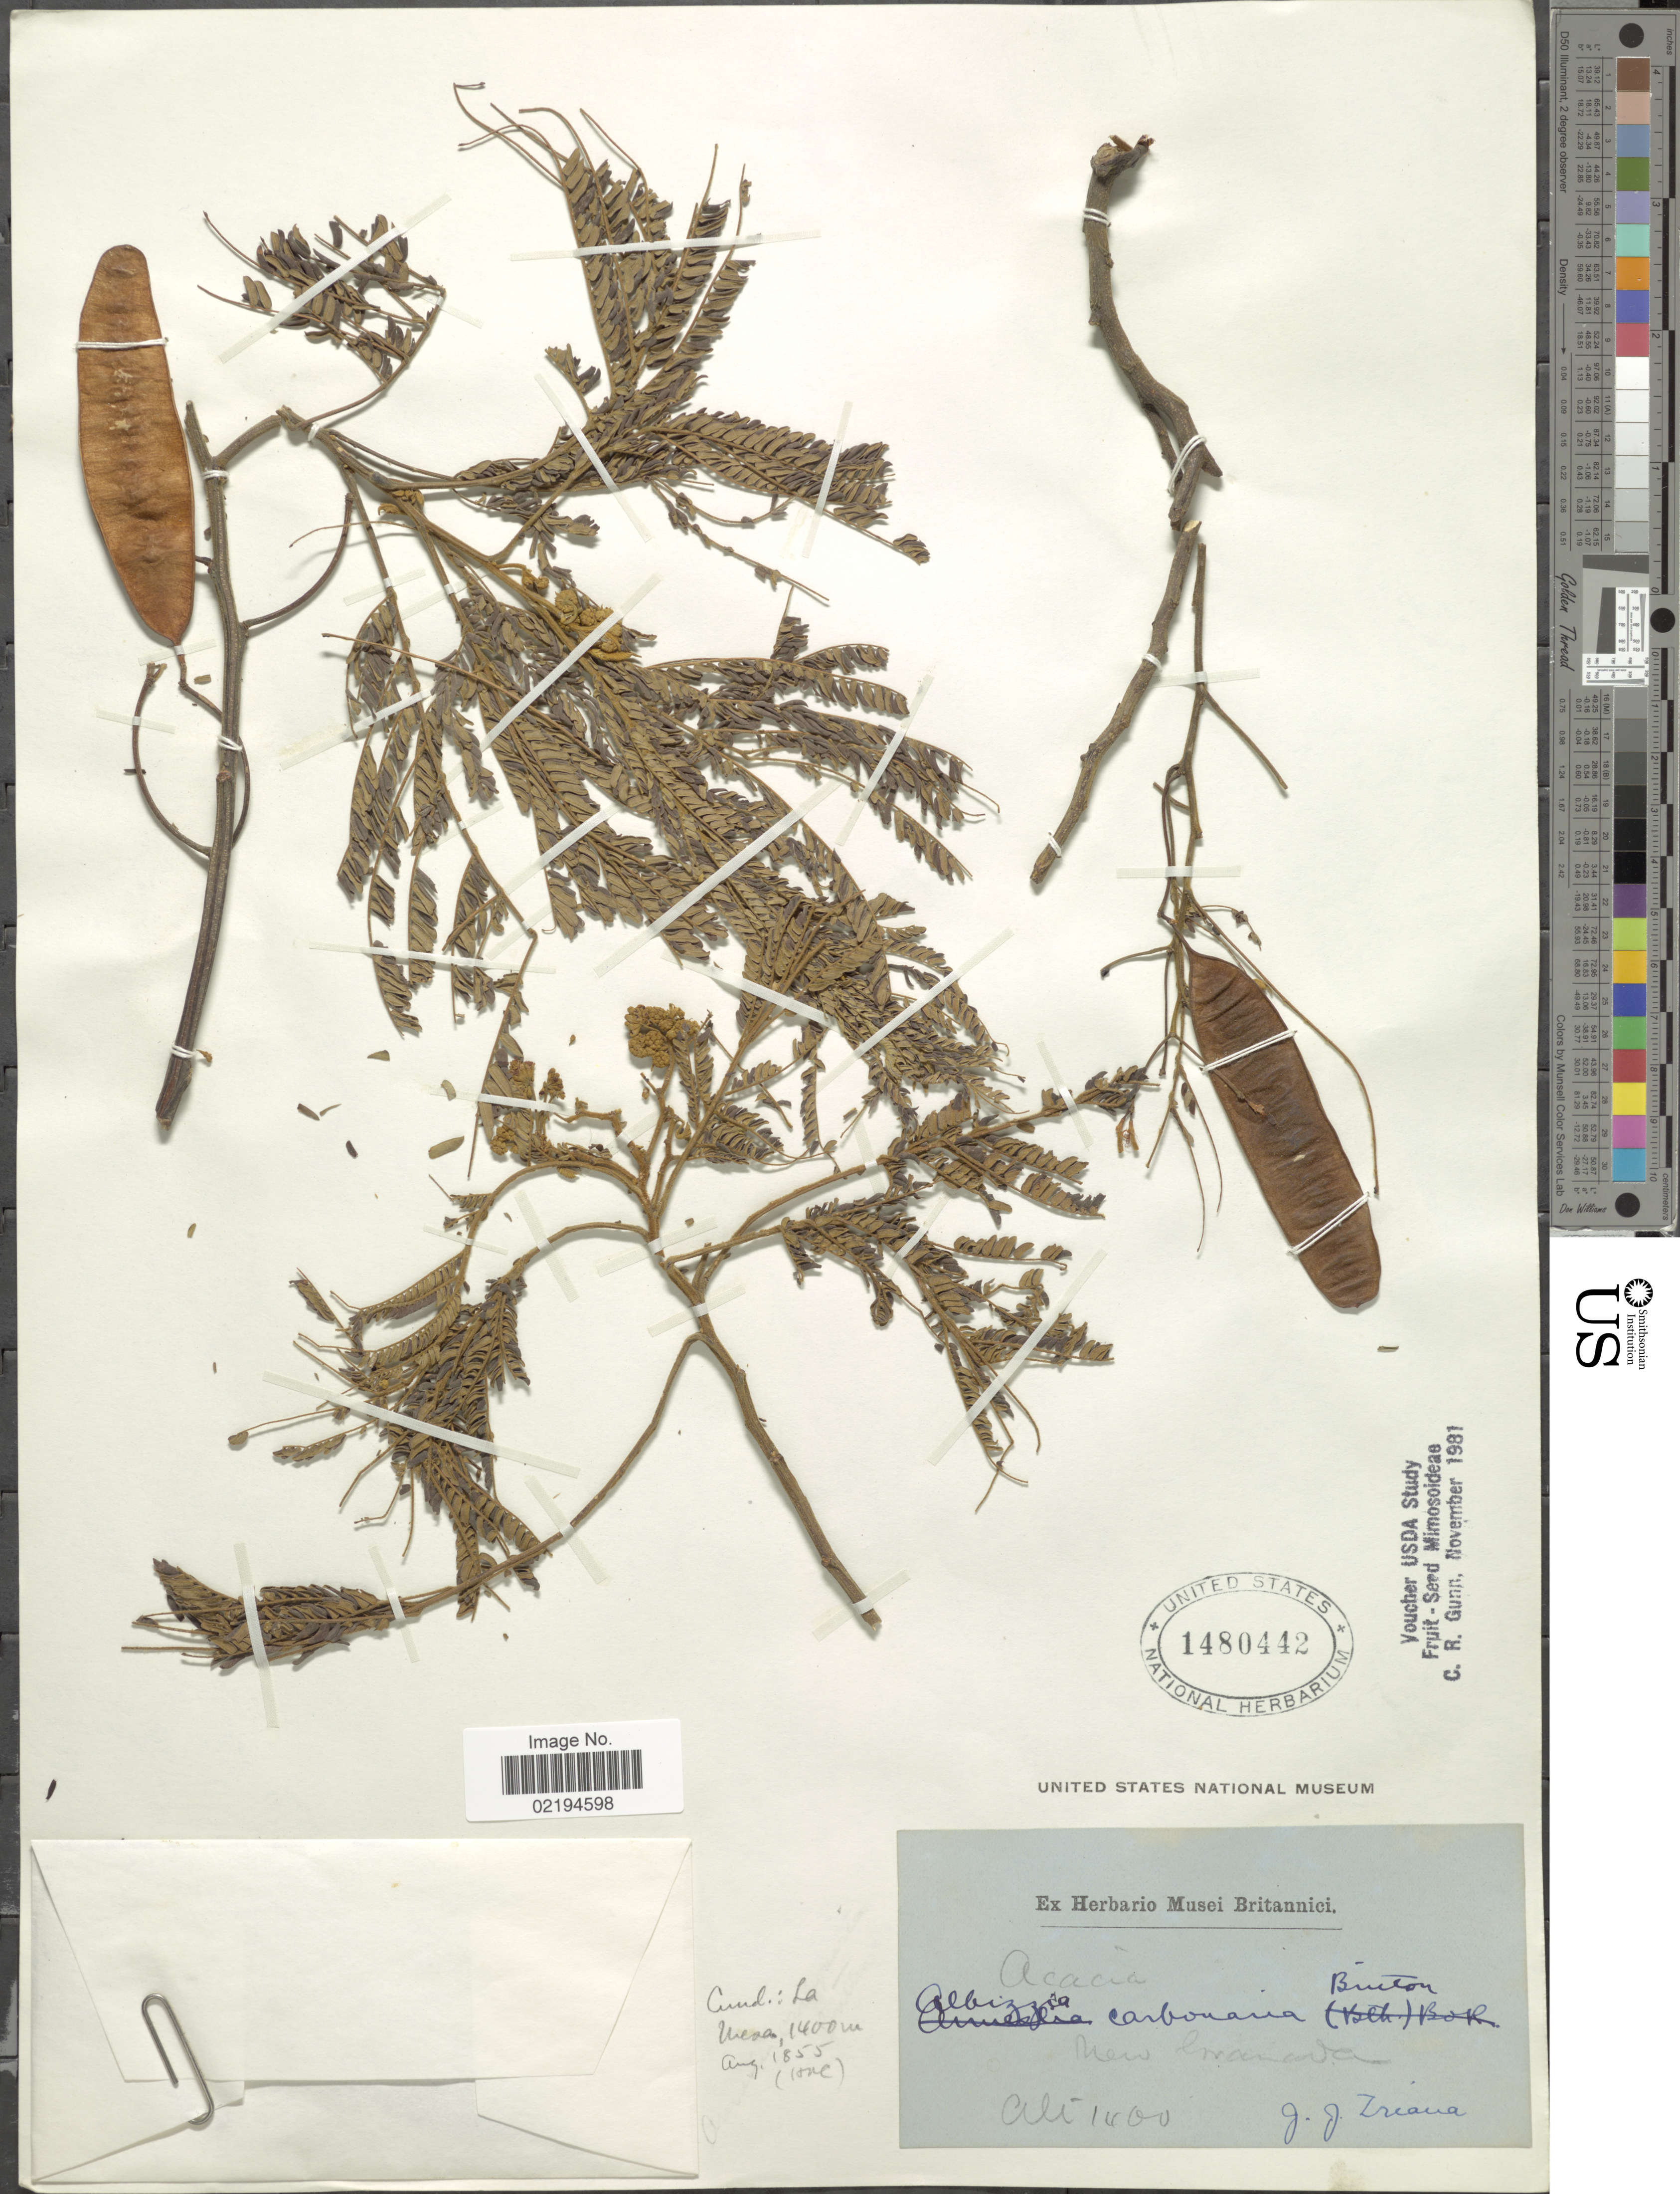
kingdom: Plantae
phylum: Tracheophyta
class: Magnoliopsida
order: Fabales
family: Fabaceae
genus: Pseudosamanea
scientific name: Pseudosamanea carbonaria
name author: (Britton) Koenen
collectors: J. J. Triana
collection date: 1855-08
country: Colombia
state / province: Cundinamarca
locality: La Mesa, New Granada.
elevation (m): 1400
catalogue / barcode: US 1480442